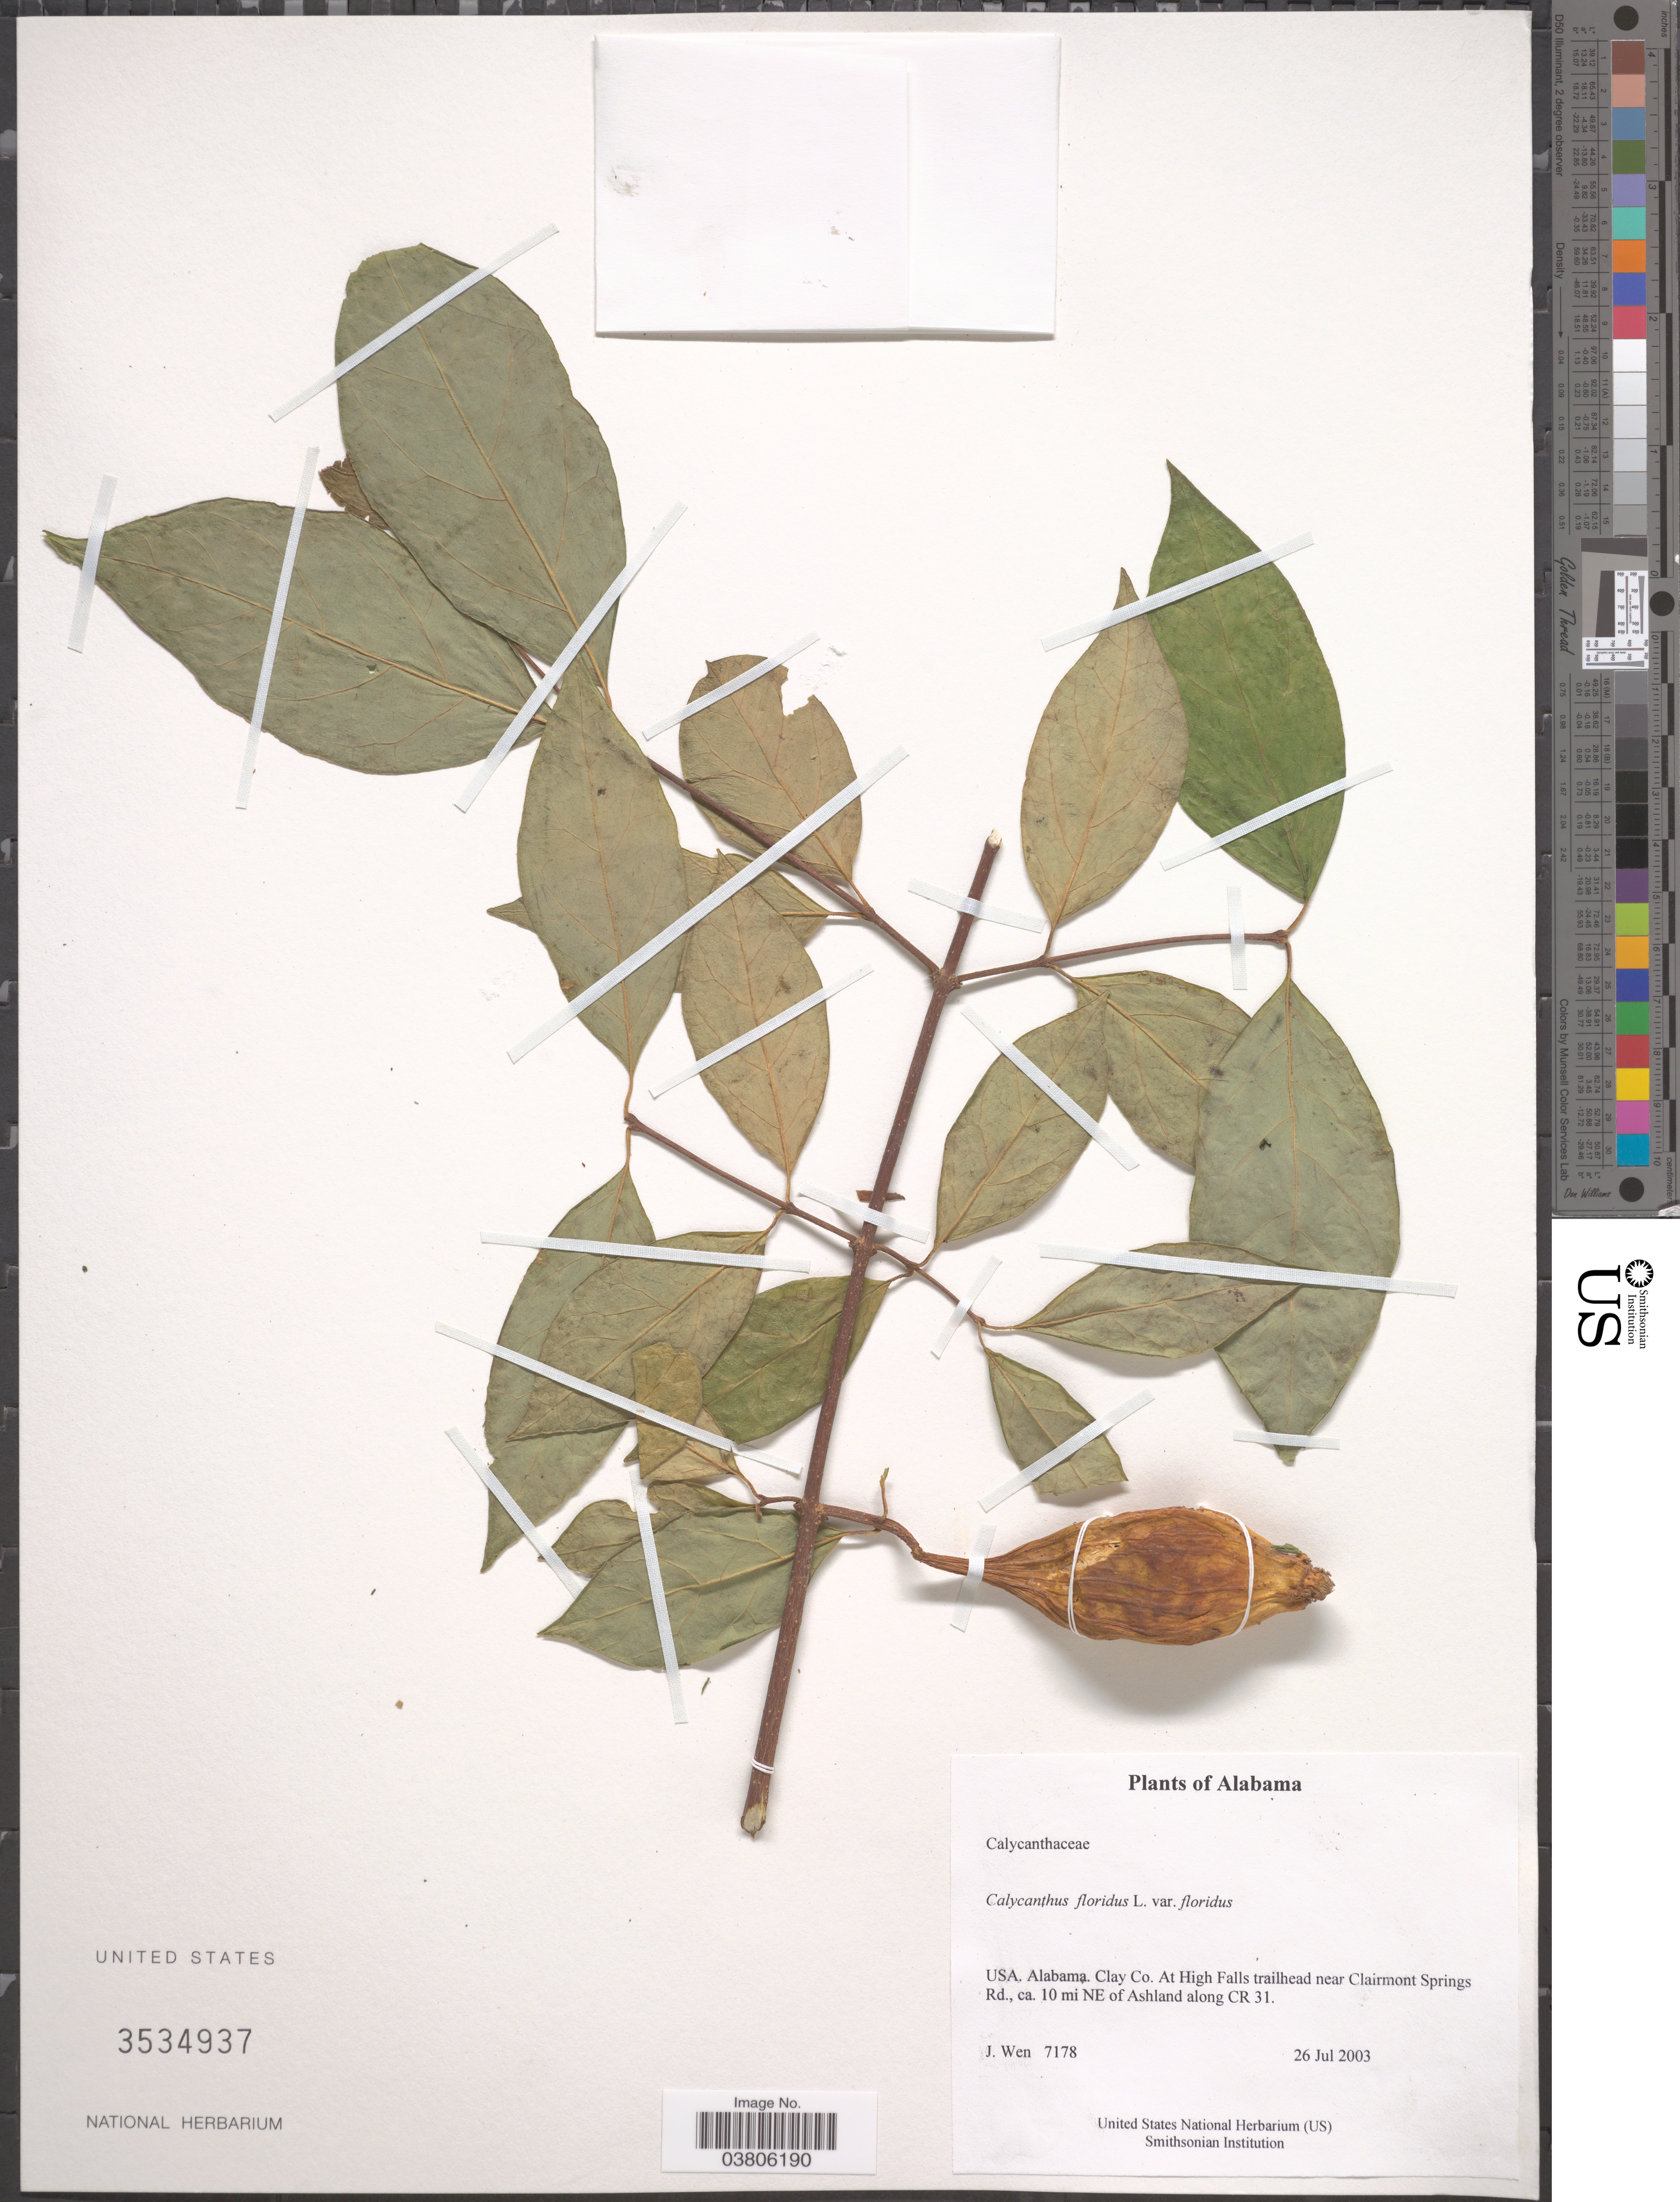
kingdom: Plantae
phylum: Tracheophyta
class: Magnoliopsida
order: Laurales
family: Calycanthaceae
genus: Calycanthus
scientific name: Calycanthus floridus var. floridus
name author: L.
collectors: J. Wen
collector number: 7178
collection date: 2003-07-26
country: United States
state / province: Alabama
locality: Clay Co. At High Falls trailhead near Clairmont Springs Rd., ca. 10 mi NE of Ashland along CR 31.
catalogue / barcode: US 3534937